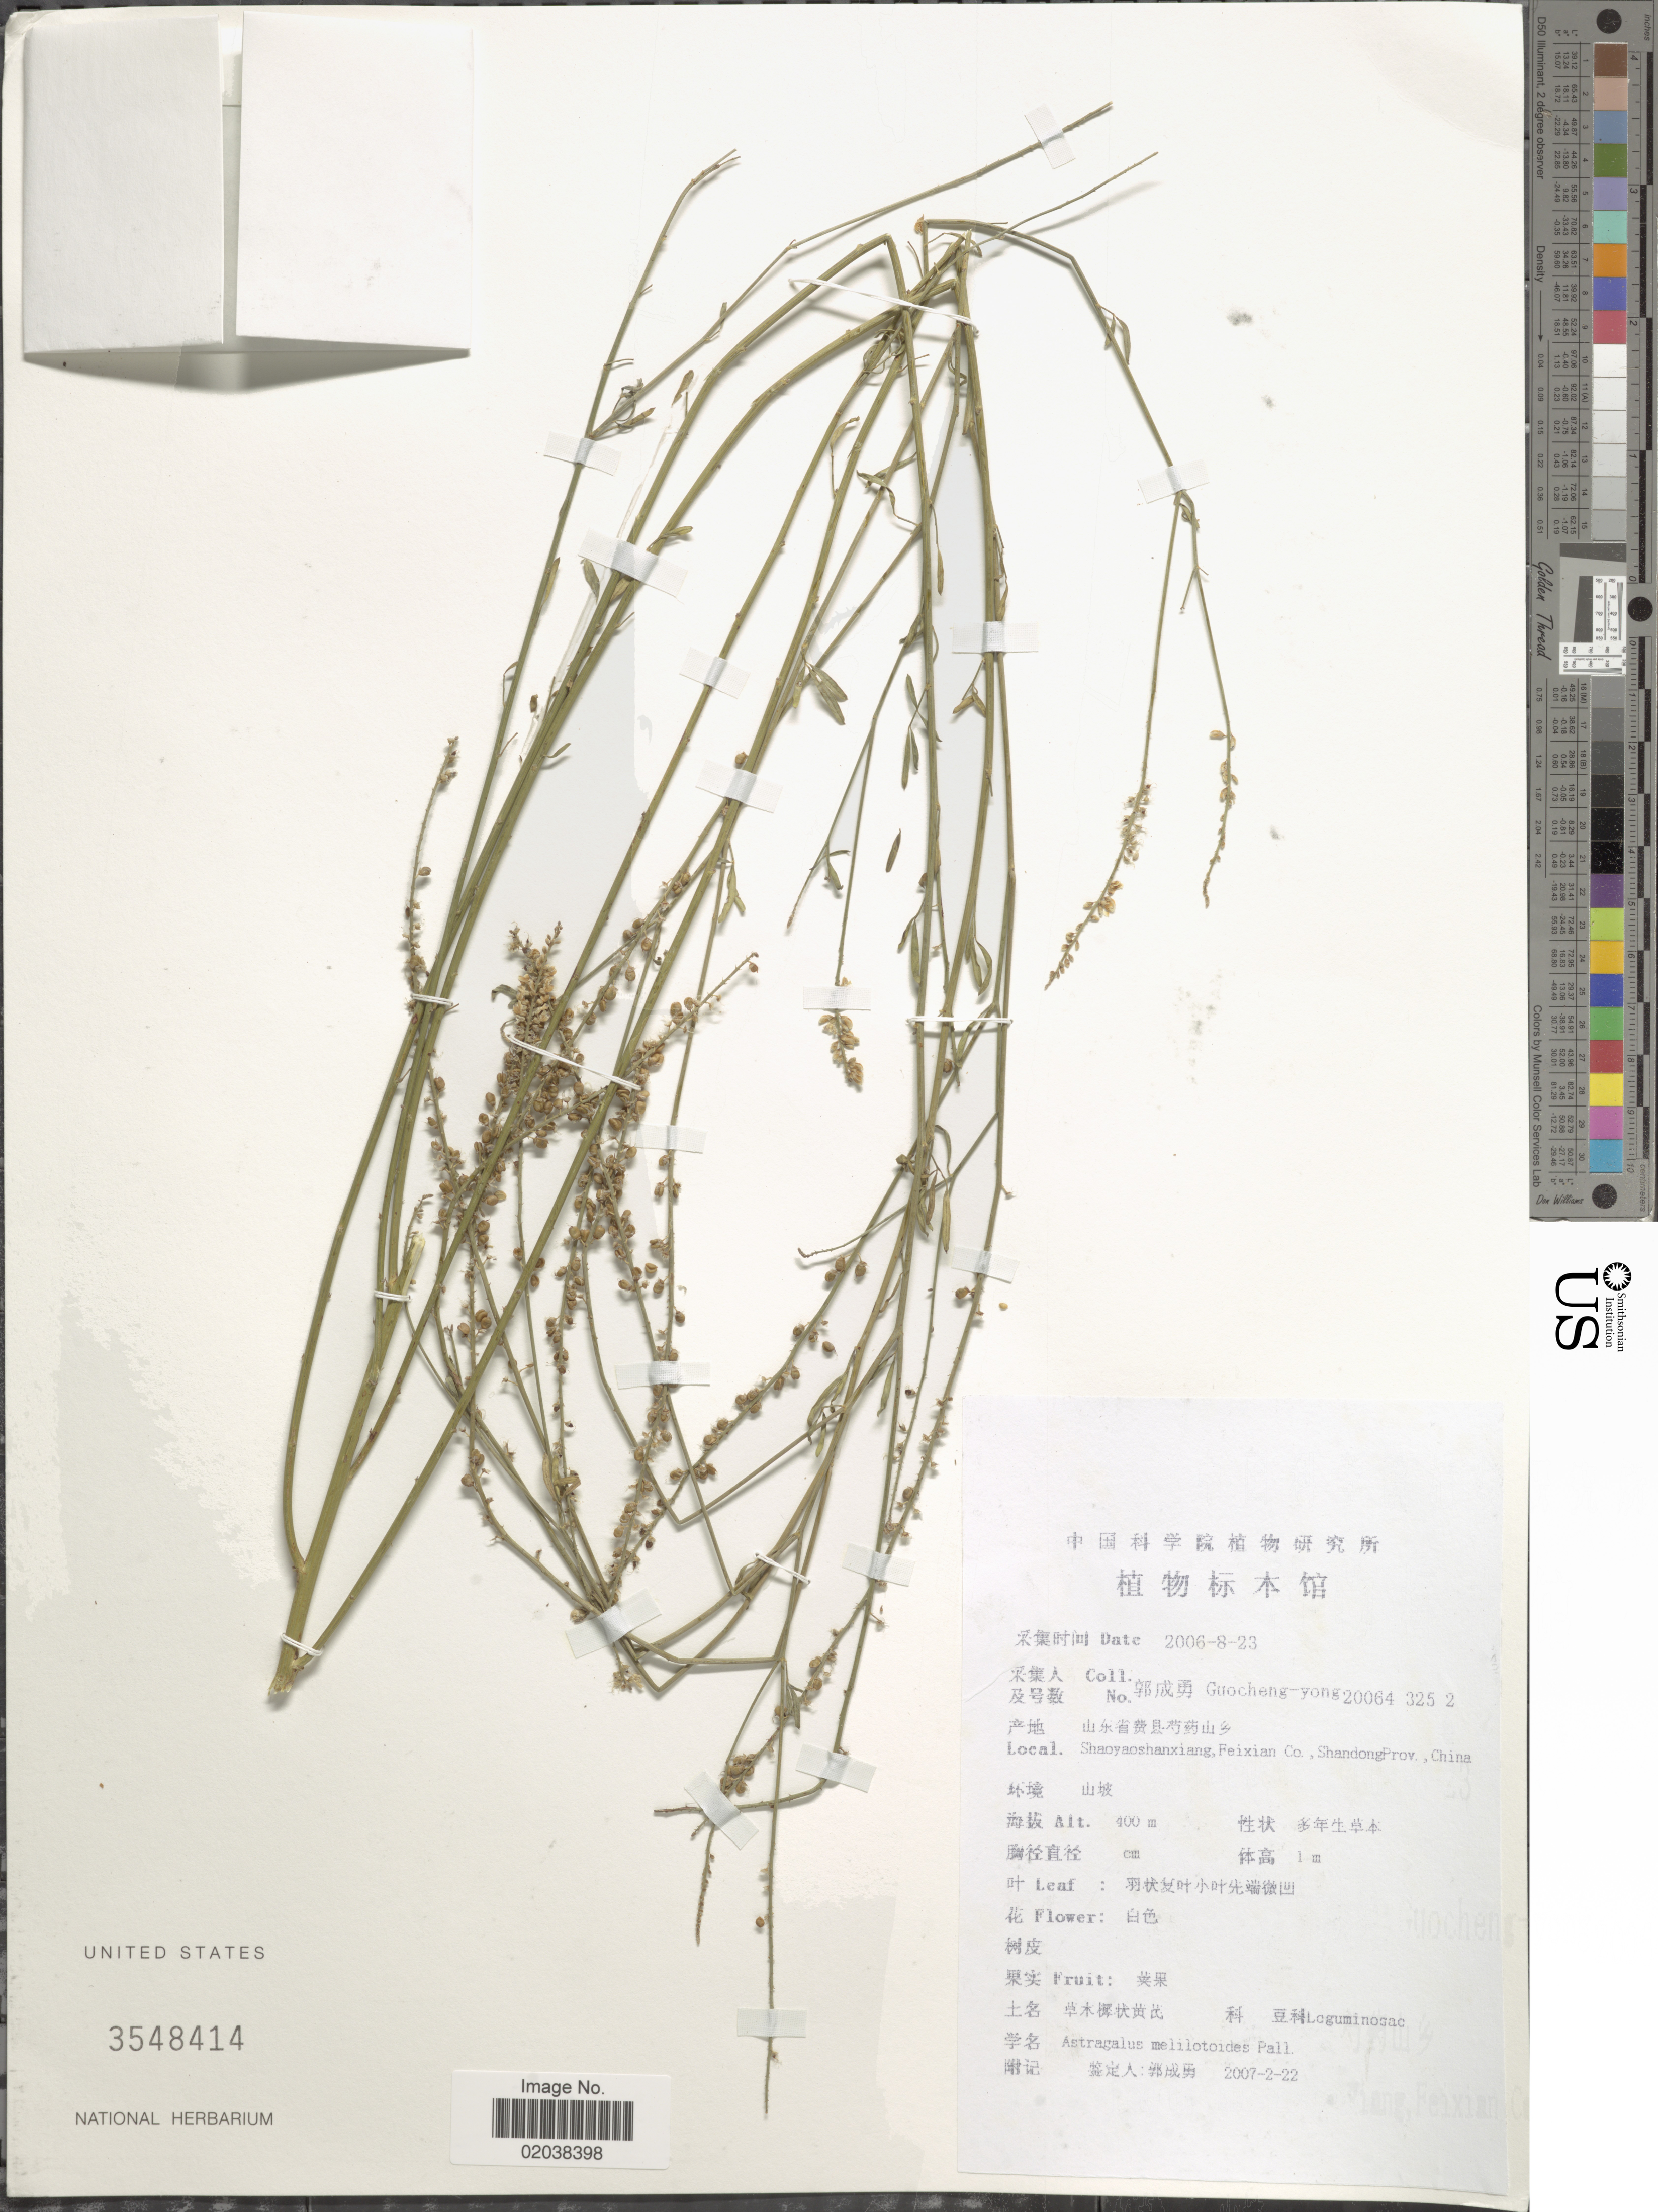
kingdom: Plantae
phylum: Tracheophyta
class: Magnoliopsida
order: Fabales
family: Fabaceae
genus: Astragalus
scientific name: Astragalus melilotoides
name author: Pall.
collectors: Guo cheng-yong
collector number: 200643252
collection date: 2006-08-23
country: China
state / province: Shandong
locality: Shaoyaoshanxiang, Feixian Co.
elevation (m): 400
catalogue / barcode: US 3548414